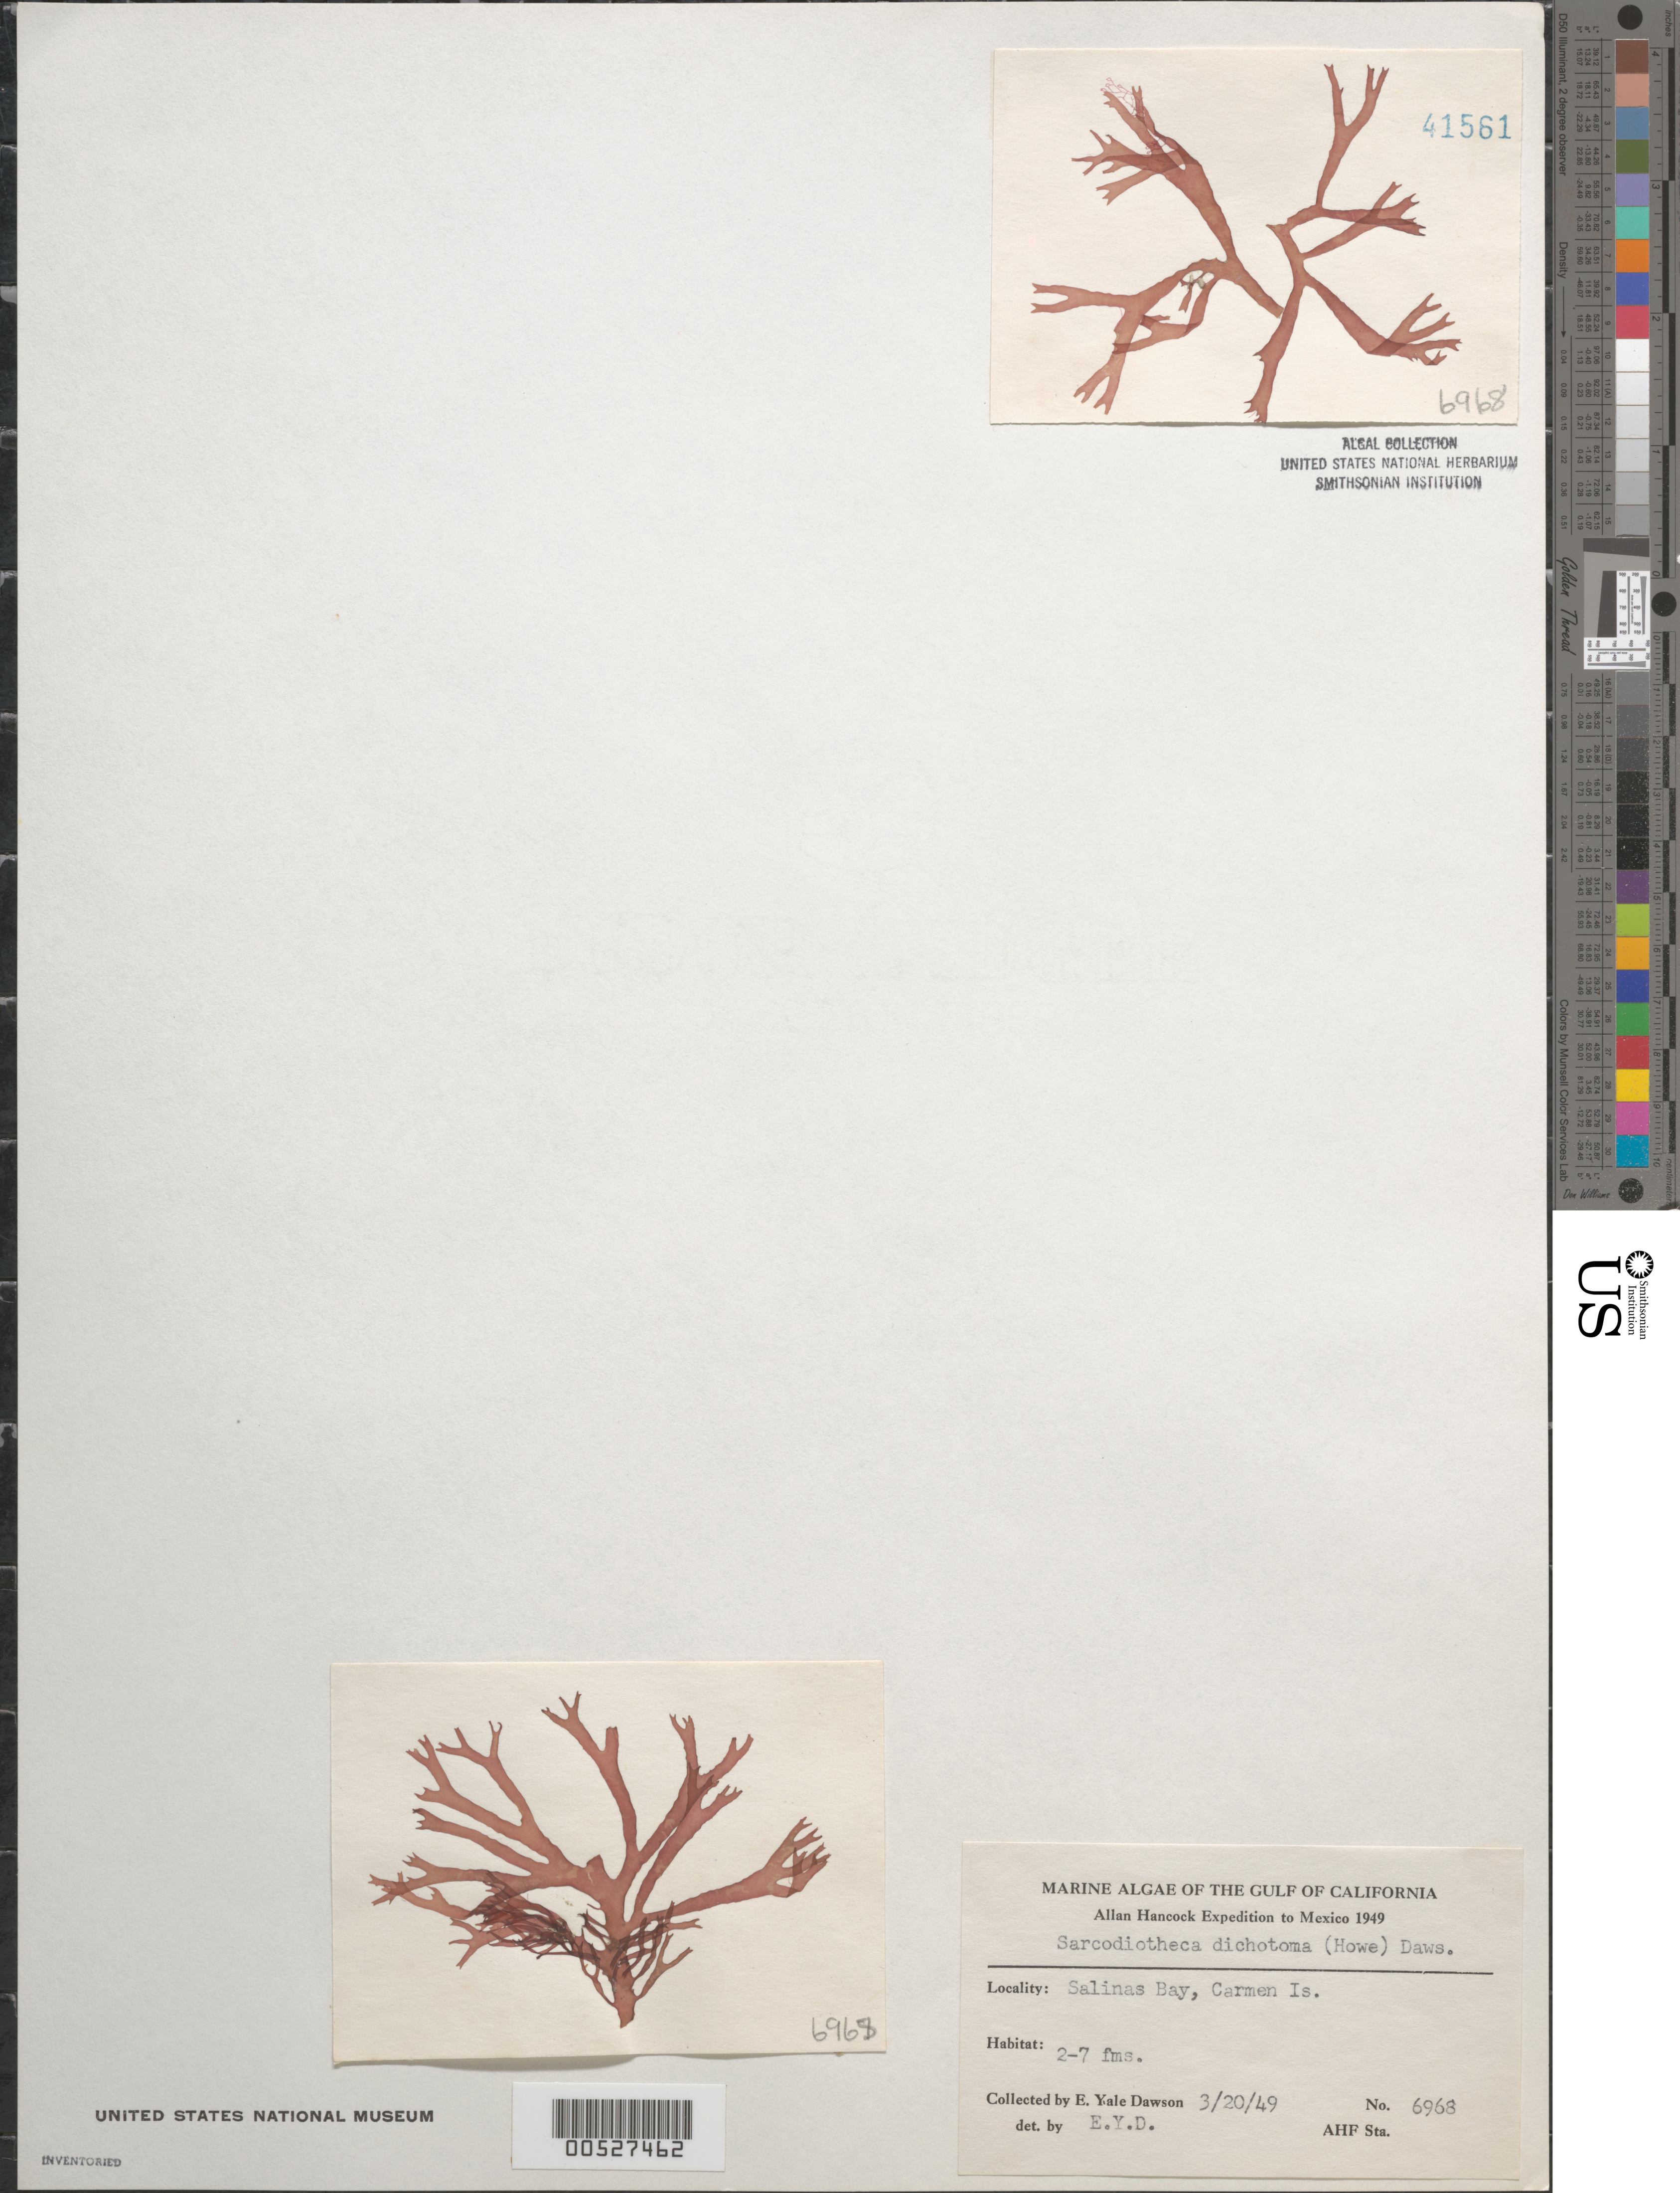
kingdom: Plantae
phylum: Rhodophyta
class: Florideophyceae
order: Gigartinales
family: Solieriaceae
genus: Sarcodiotheca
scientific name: Sarcodiotheca dichotoma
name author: (M. Howe) E.Y. Dawson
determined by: Dawson, E. Y.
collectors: E. Y. Dawson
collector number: EYD 6968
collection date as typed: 20 Mar 1949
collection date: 1949-03-20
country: Mexico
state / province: Baja California Sur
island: Isla Carmen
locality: Bahia Salinas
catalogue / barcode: US 41561